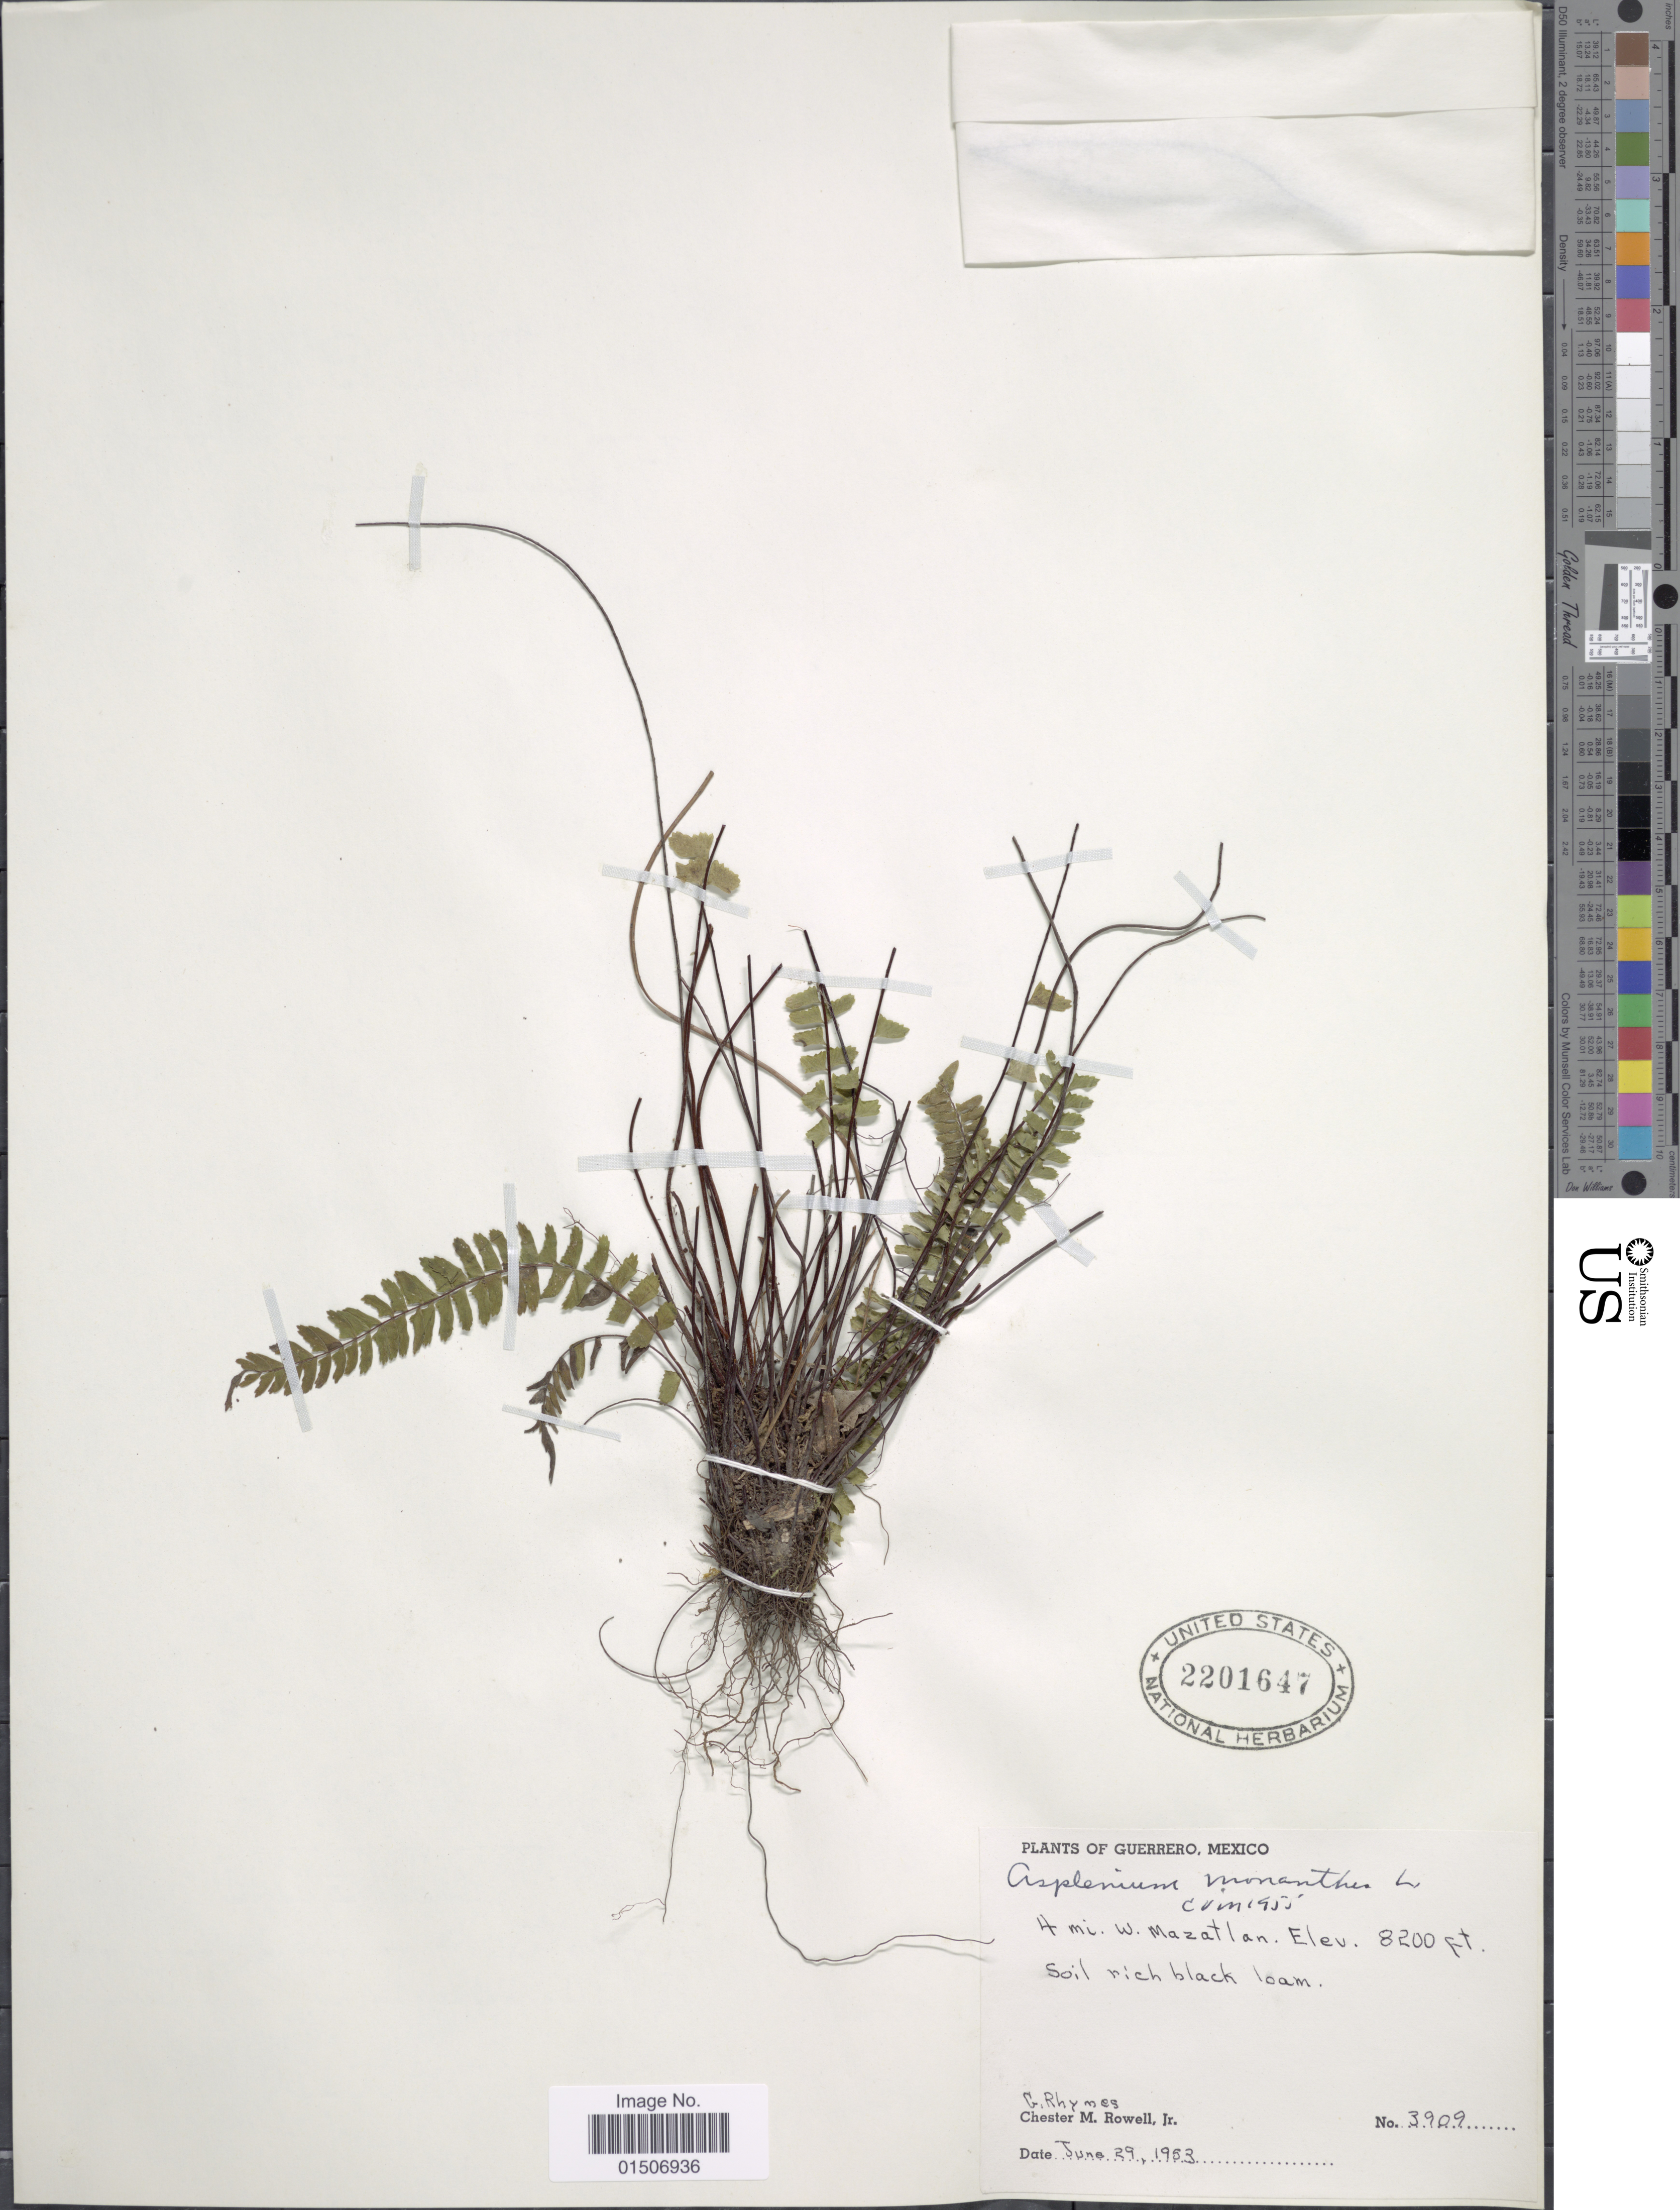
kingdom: Plantae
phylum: Tracheophyta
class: Polypodiopsida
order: Polypodiales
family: Aspleniaceae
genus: Asplenium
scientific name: Asplenium monanthes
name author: L.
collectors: G. Rhymes & C. M. Rowell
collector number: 3909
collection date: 1953-06-29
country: Mexico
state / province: Guerrero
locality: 4 mi. W. mazatlan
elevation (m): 2499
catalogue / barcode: US 2201647